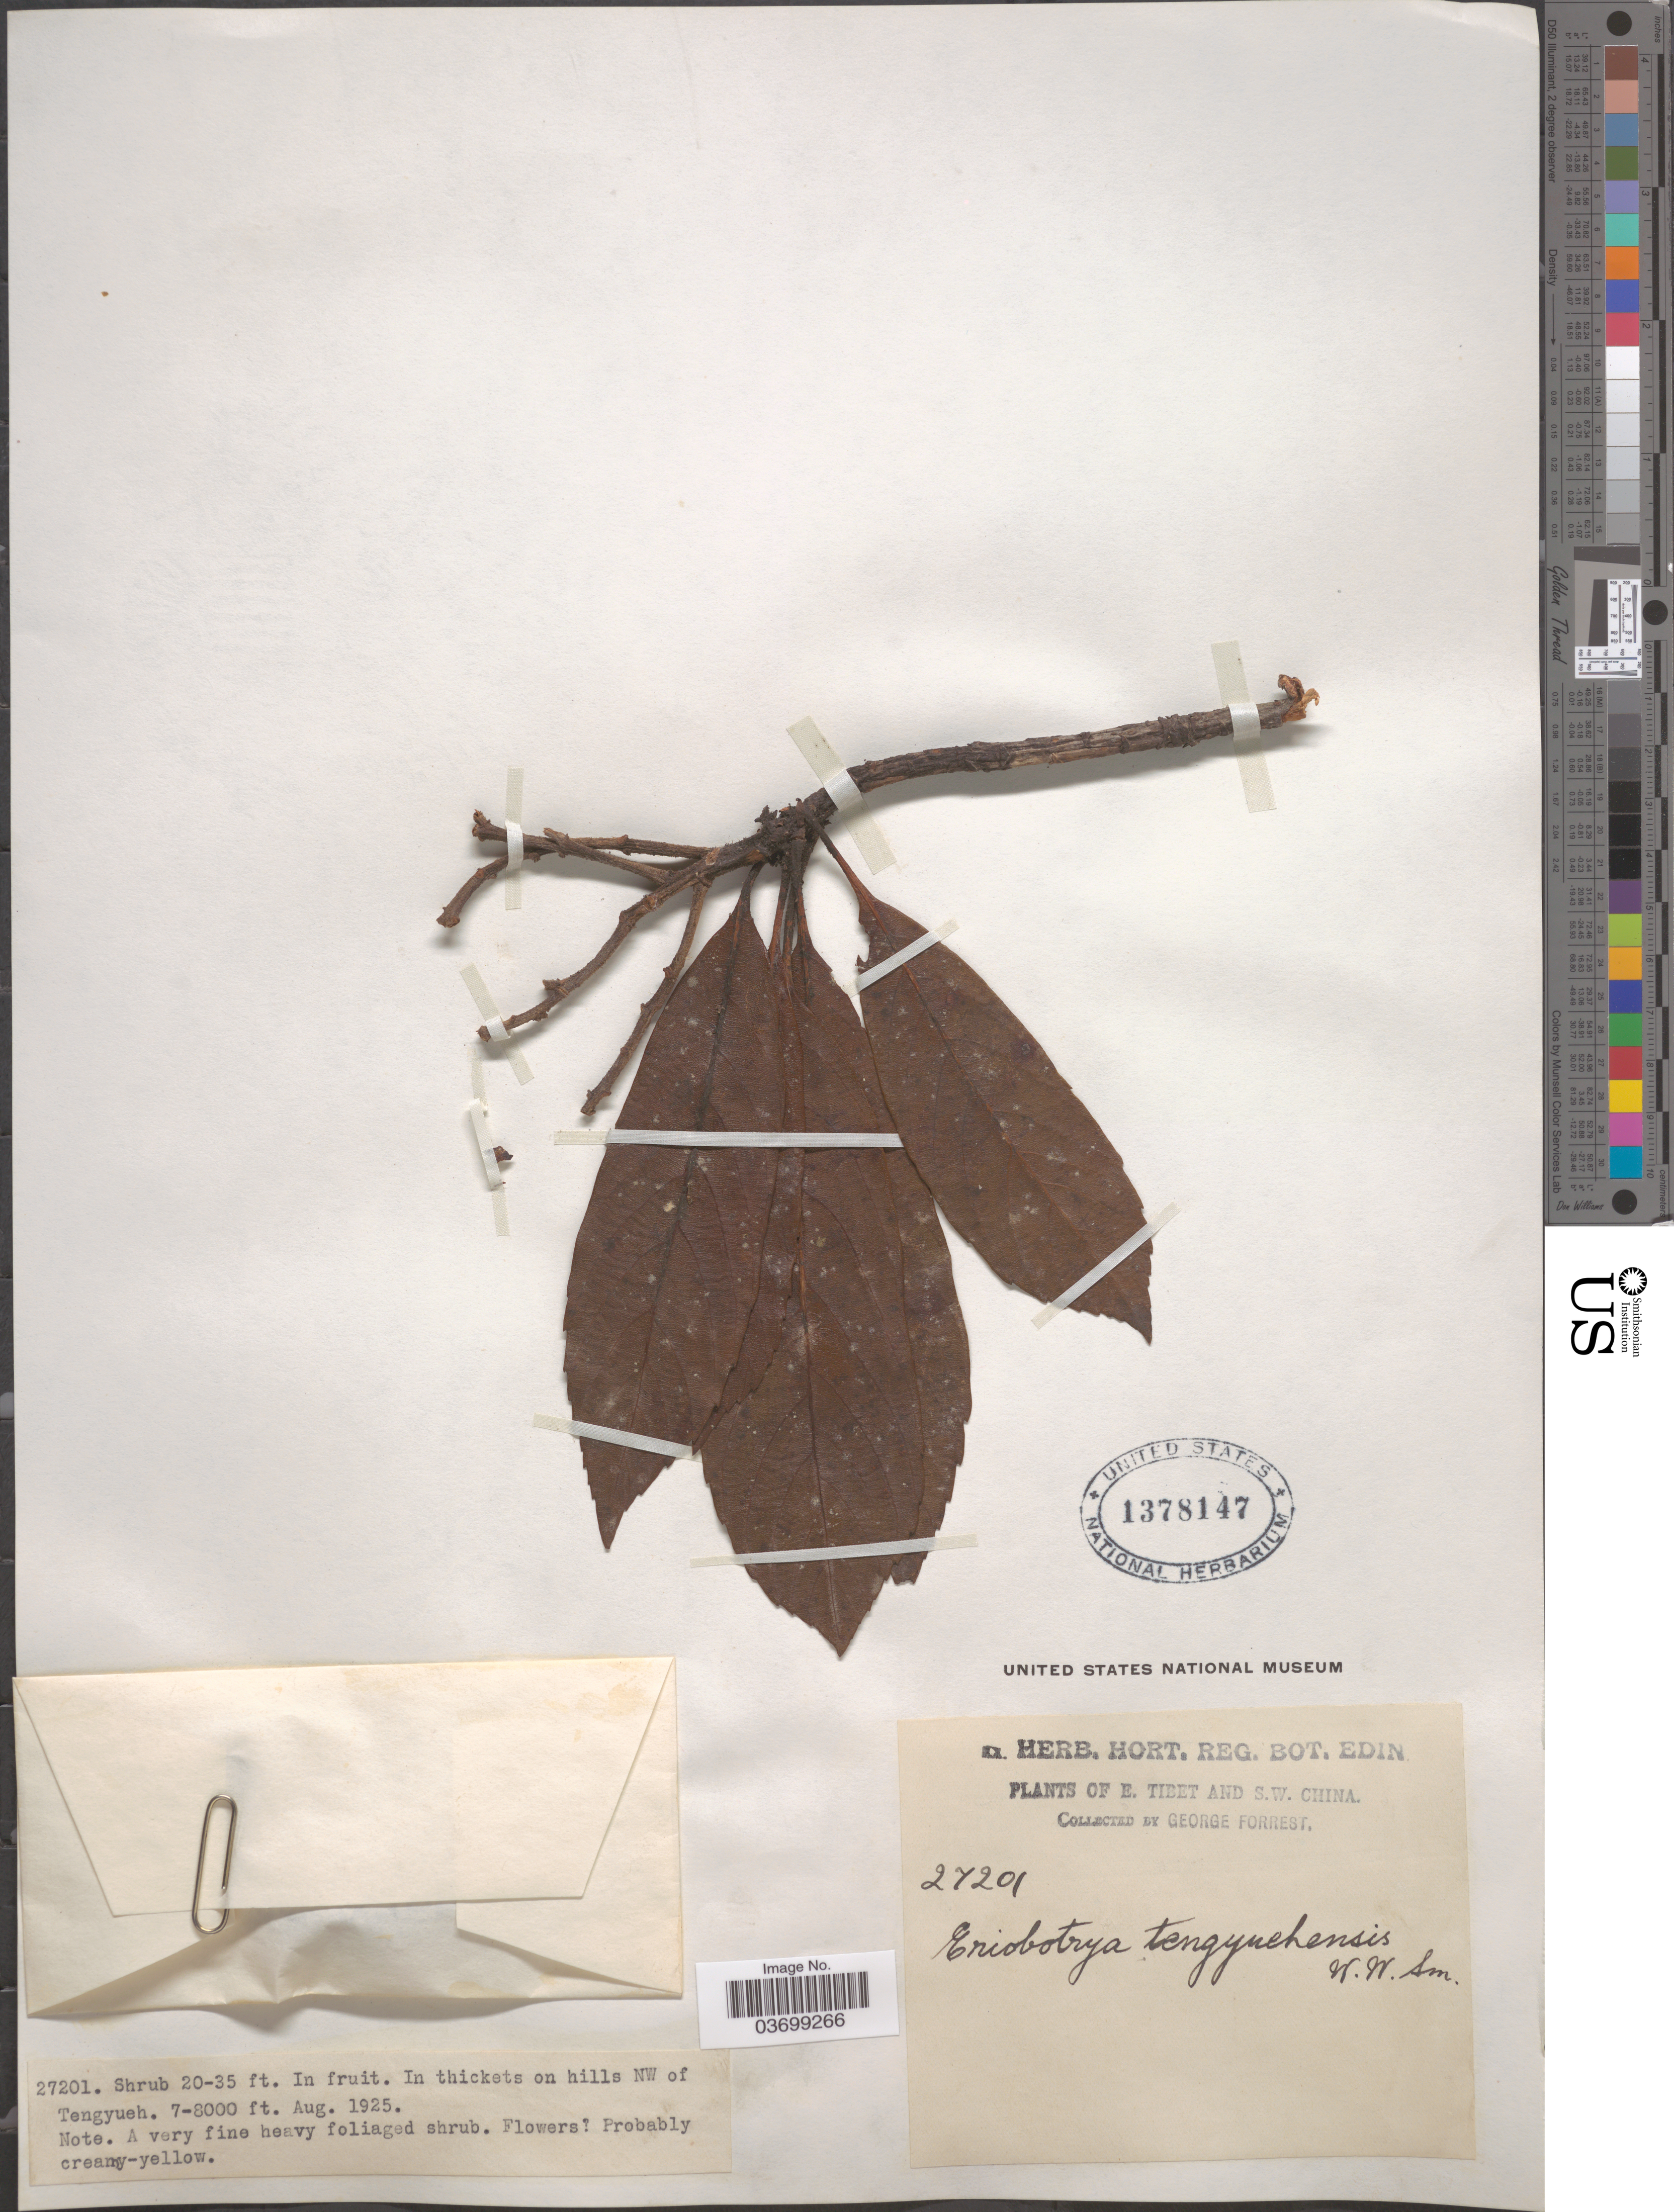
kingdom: Plantae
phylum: Tracheophyta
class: Magnoliopsida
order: Rosales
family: Rosaceae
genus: Rhaphiolepis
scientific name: Rhaphiolepis tengyuehensis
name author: (W.W. Sm.) B.B. Liu & J. Wen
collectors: G. Forrest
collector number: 27201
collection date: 1925-08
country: China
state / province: Xizang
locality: E. Tibet and S.W. China. In thickets on hills NW of Tengyueh.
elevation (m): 2134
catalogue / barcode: US 1378147